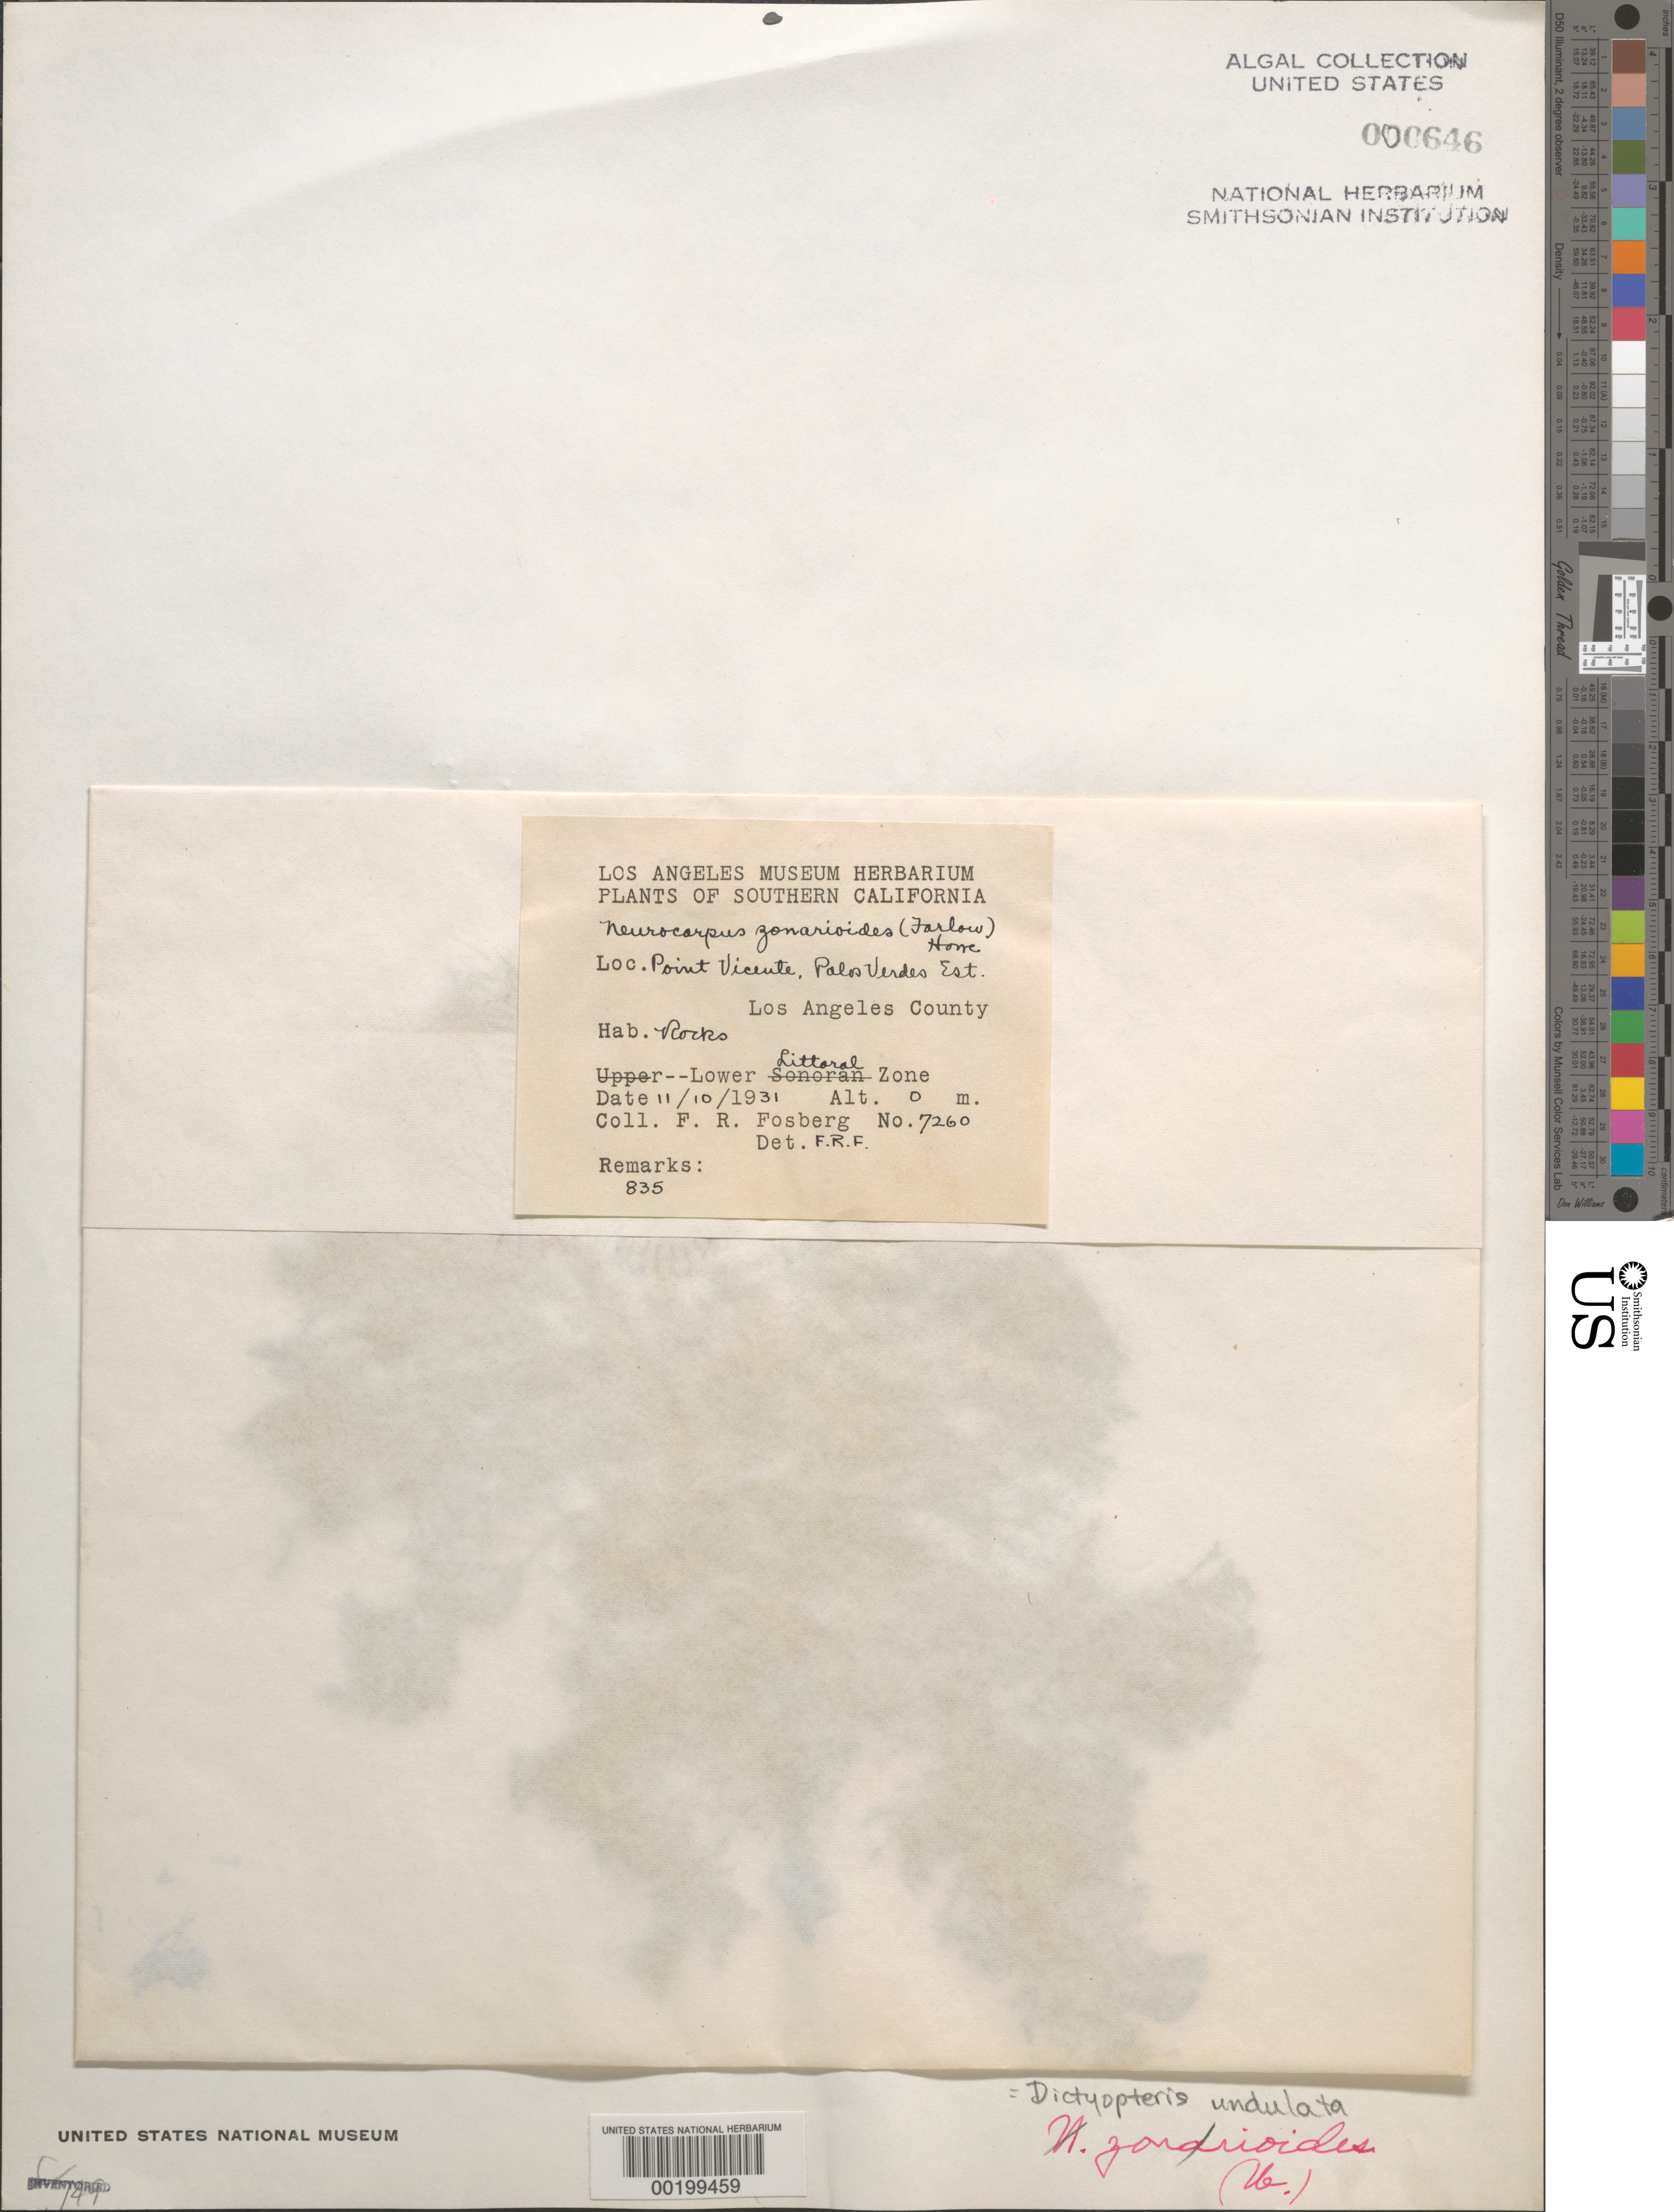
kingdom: Chromista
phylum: Ochrophyta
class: Phaeophyceae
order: Dictyotales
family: Dictyotaceae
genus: Dictyopteris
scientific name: Dictyopteris undulata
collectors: F. R. Fosberg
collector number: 7260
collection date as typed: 10 Nov 1931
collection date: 1931-11-10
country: United States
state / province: California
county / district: Los Angeles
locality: Point Vicente, Palos Verdes Estate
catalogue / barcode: US 646